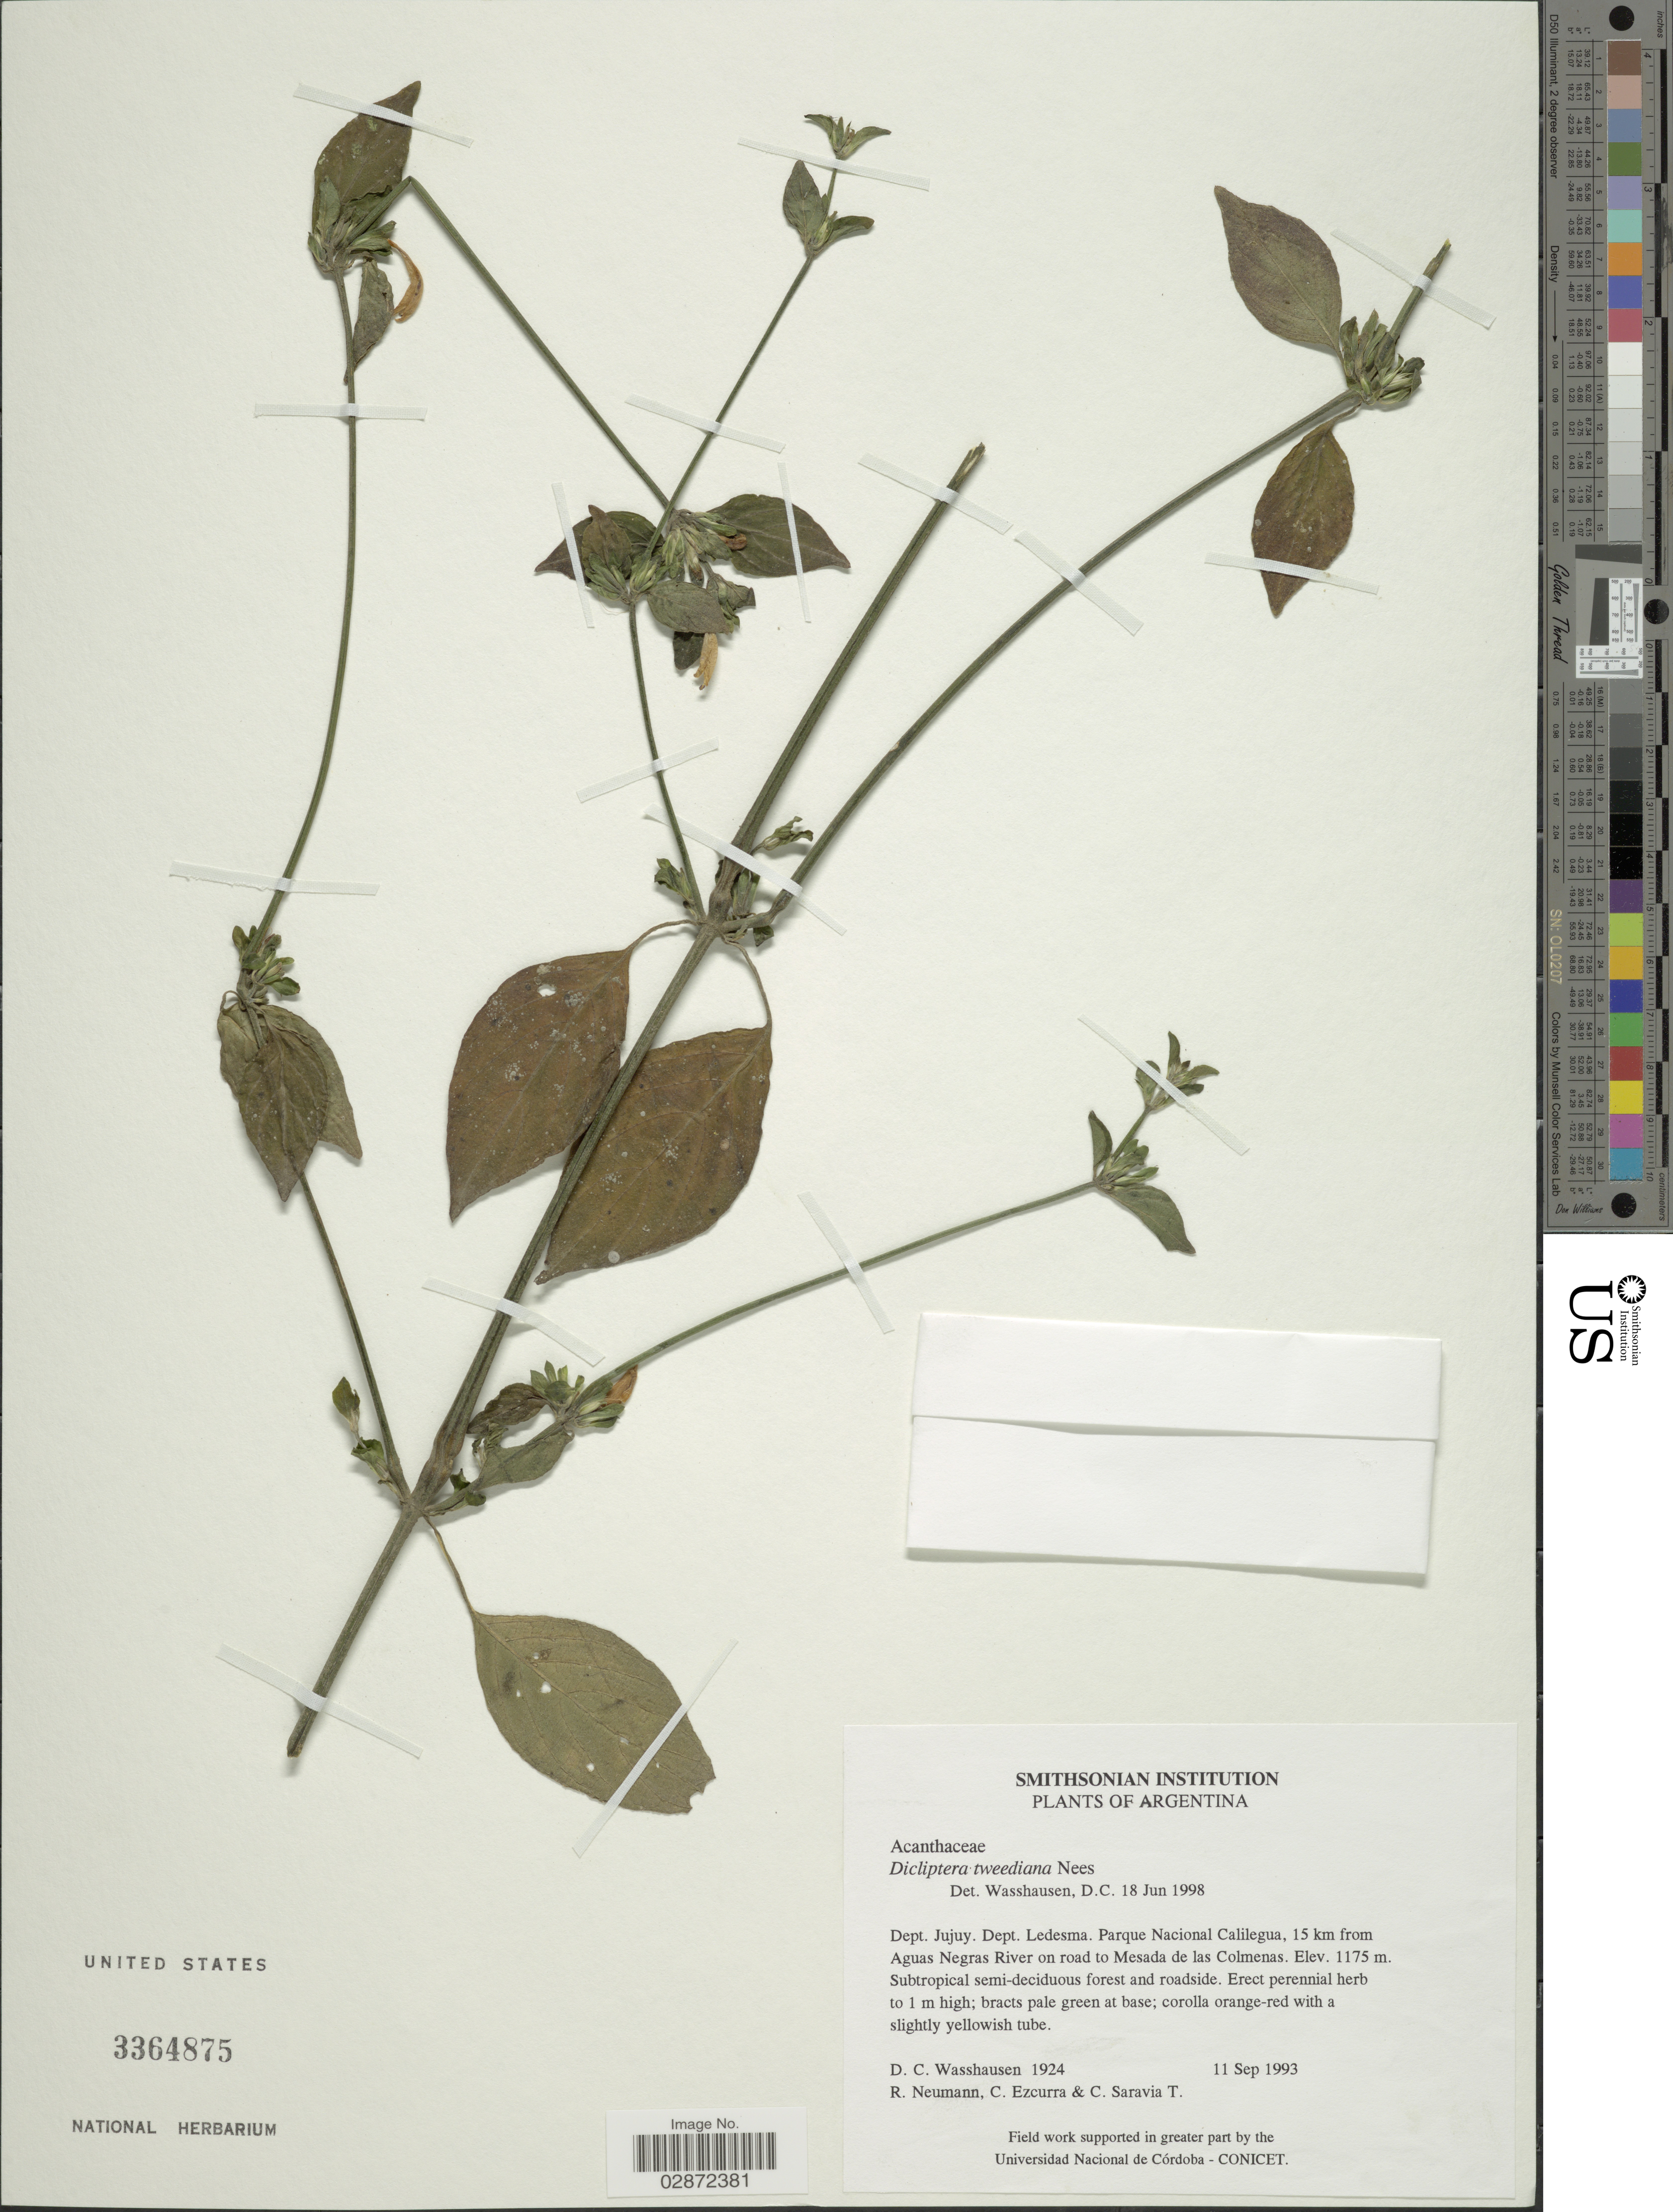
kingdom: Plantae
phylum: Tracheophyta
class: Magnoliopsida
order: Lamiales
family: Acanthaceae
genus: Dicliptera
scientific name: Dicliptera squarrosa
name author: Nees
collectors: D. C. Wasshausen, R. Neumann, C. Ezcurra & C. Saravia T.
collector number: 1924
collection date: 1993-09-11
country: Argentina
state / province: Jujuy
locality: Dept. Jujuy. Dept. Ledesma. Parque Nacional Calilegua, 15 km from Aguas Negras River on road to Mesada de las Colmenas.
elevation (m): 1175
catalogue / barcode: US 3364875